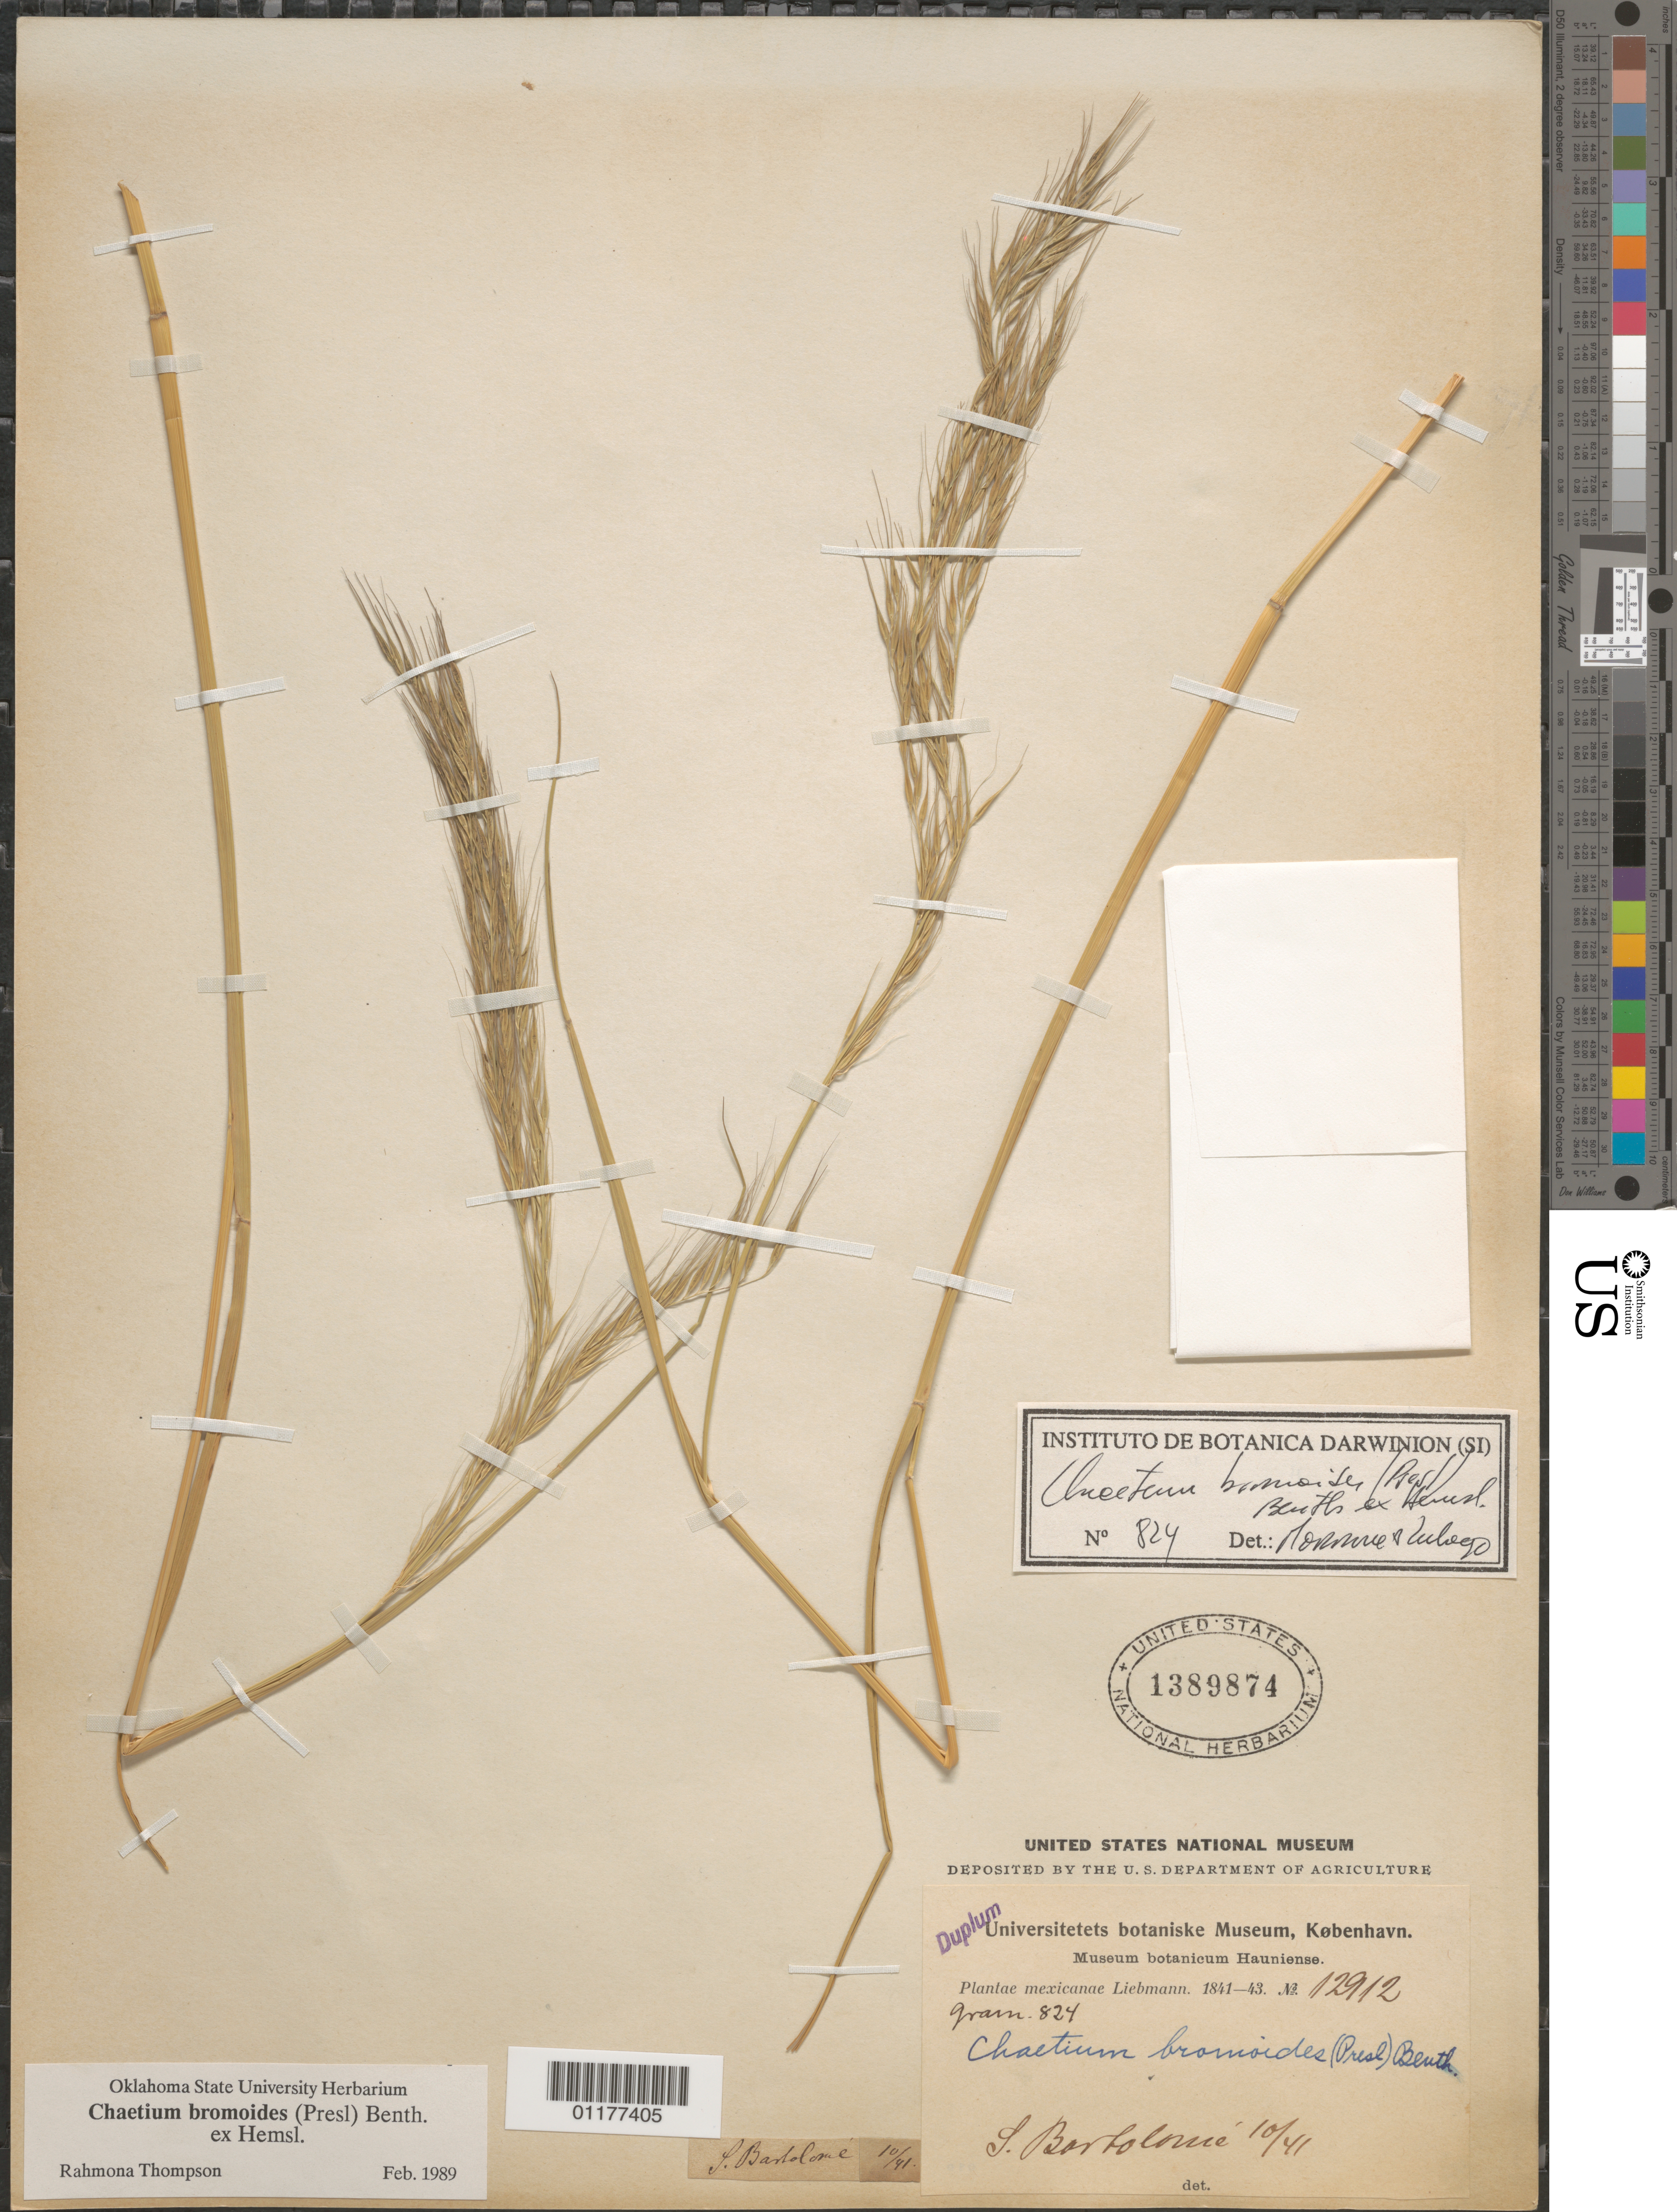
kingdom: Plantae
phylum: Tracheophyta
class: Liliopsida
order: Poales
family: Poaceae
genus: Chaetium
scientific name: Chaetium bromoides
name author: (J. Presl) Benth. ex Hemsl.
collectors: F. M. Liebmann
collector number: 12912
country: Mexico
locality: San Bartolome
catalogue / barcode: US 1389874